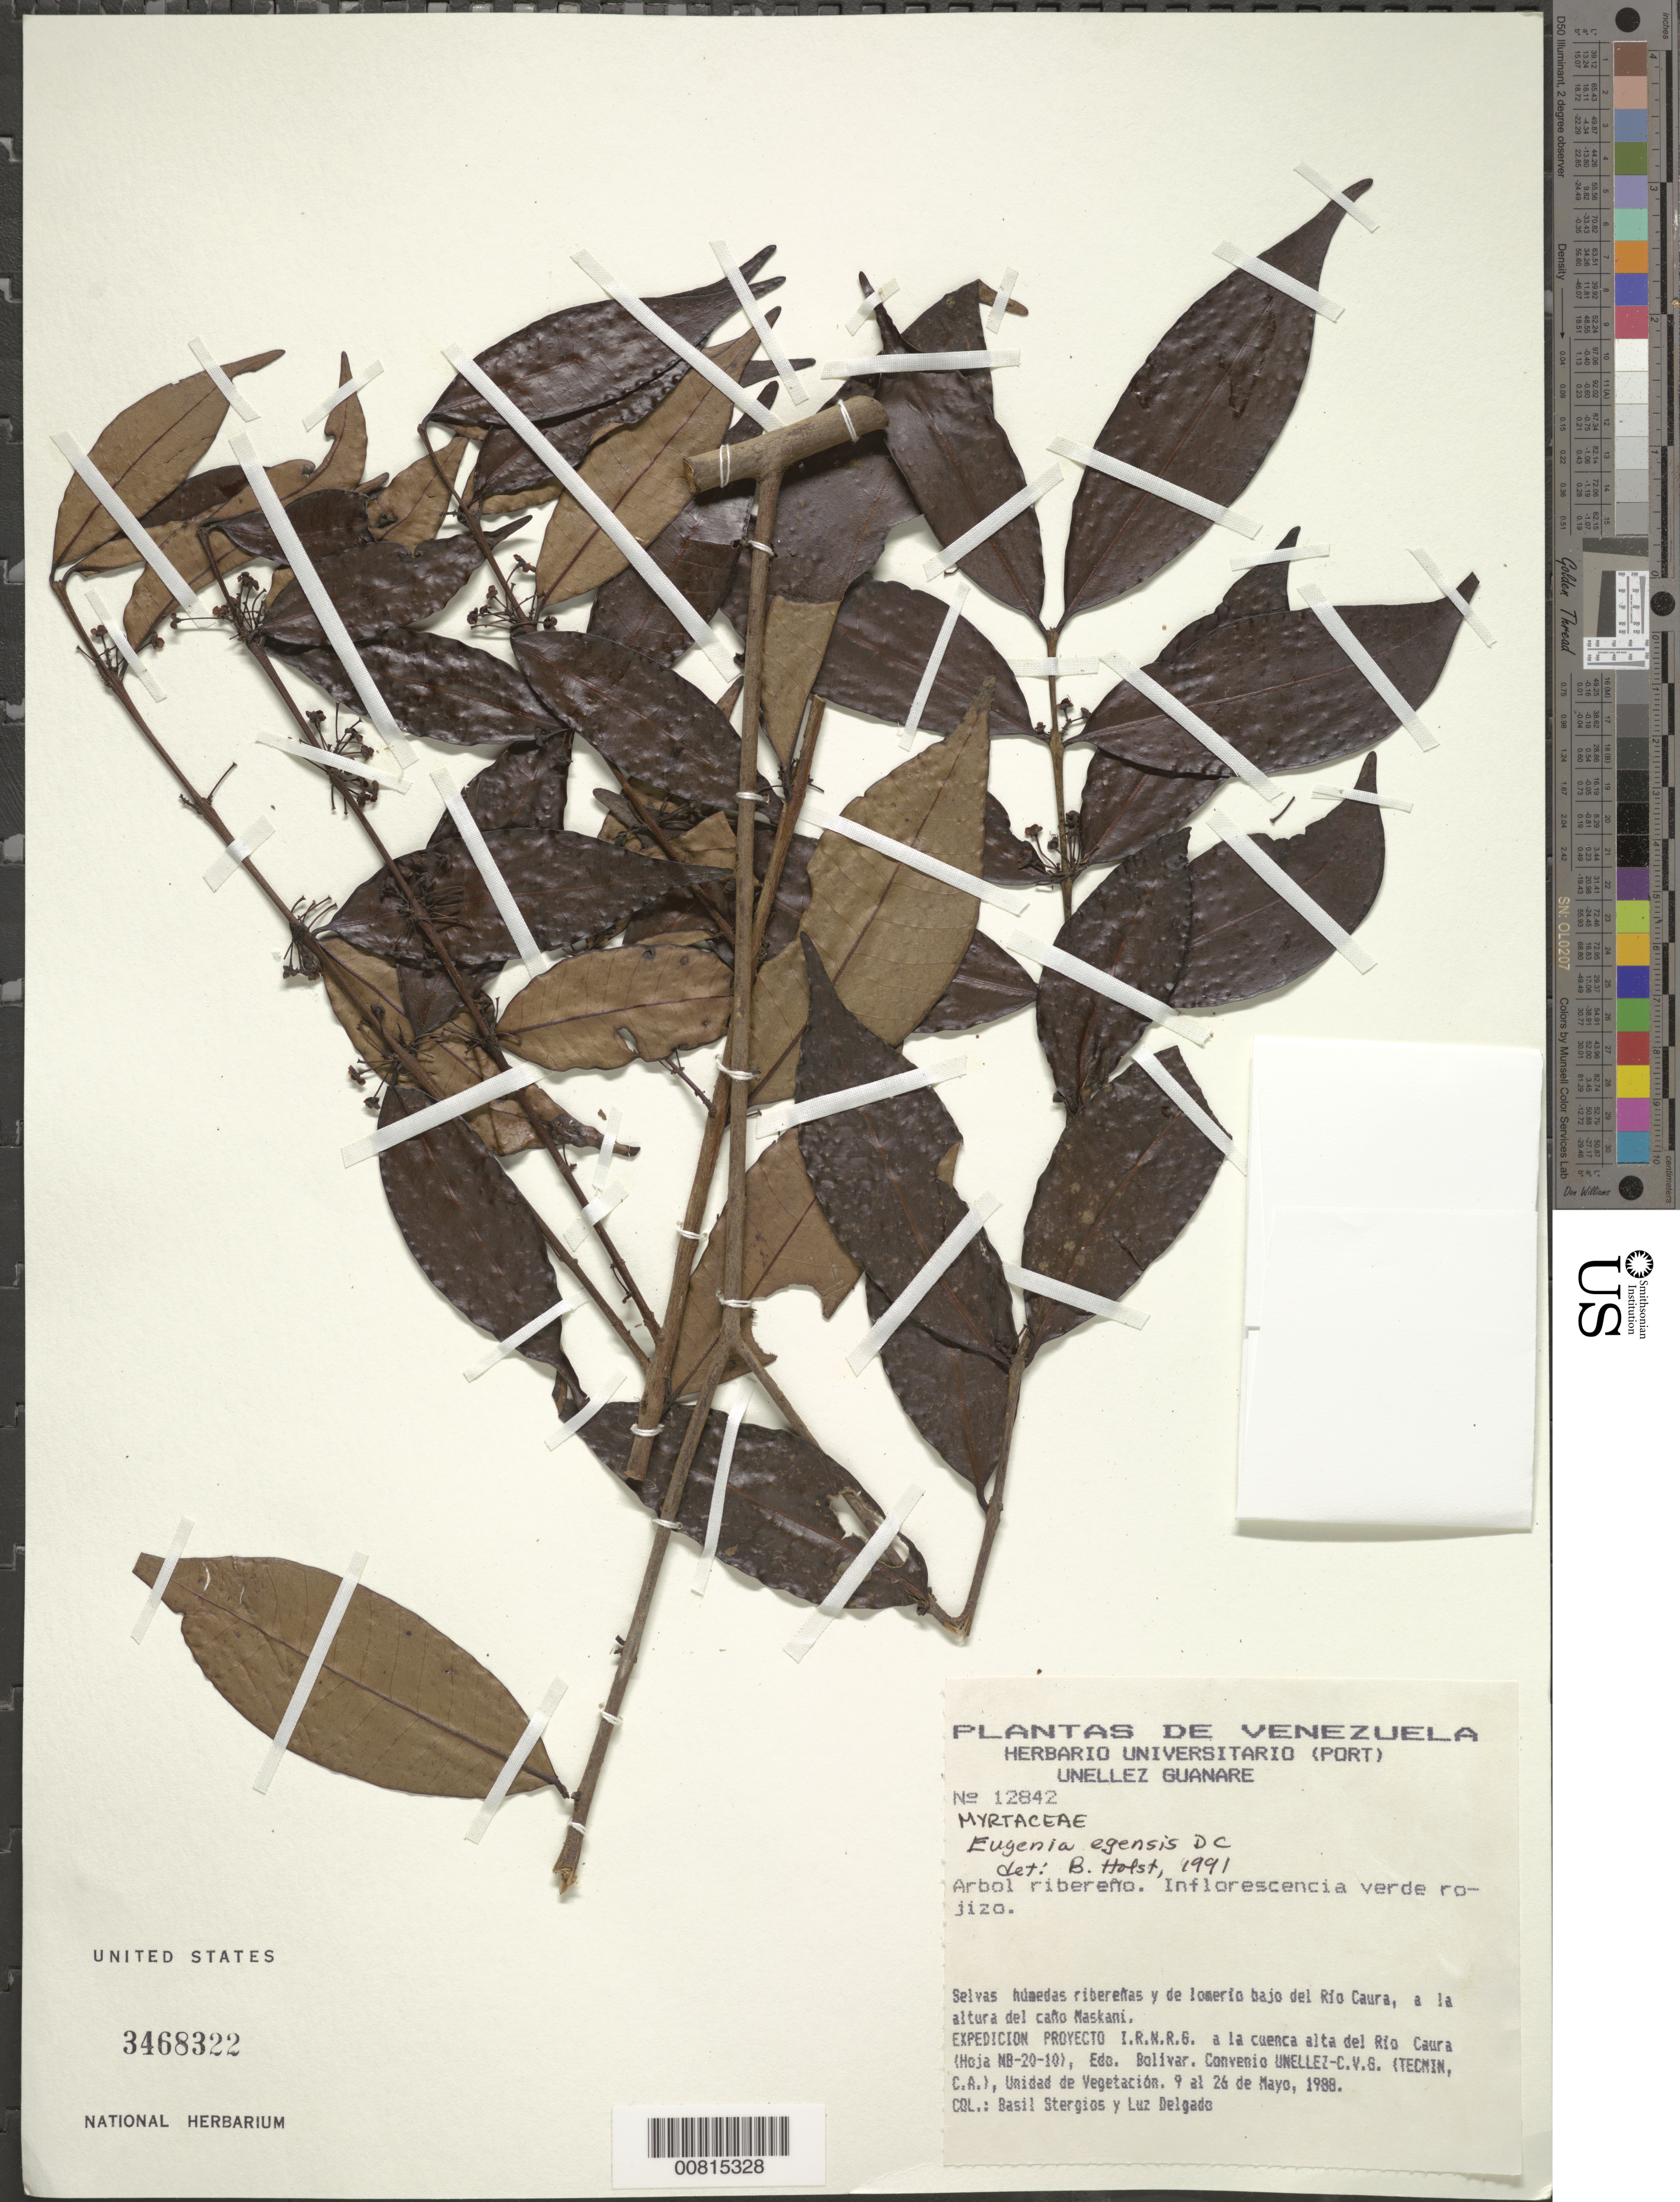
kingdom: Plantae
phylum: Tracheophyta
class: Magnoliopsida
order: Myrtales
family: Myrtaceae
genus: Eugenia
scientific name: Eugenia egensis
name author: DC.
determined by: Holst, Bruce K.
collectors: B. G. Stergios & L. Delgado V.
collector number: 12842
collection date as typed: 9-May-88 to 26-May-88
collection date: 1988-05-09/1988-05-26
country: Venezuela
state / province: Bolívar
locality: Río Caura, Caño Maskani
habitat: Selvas húmedas riberenas y de lomerio bajo del río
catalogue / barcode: US 3468322